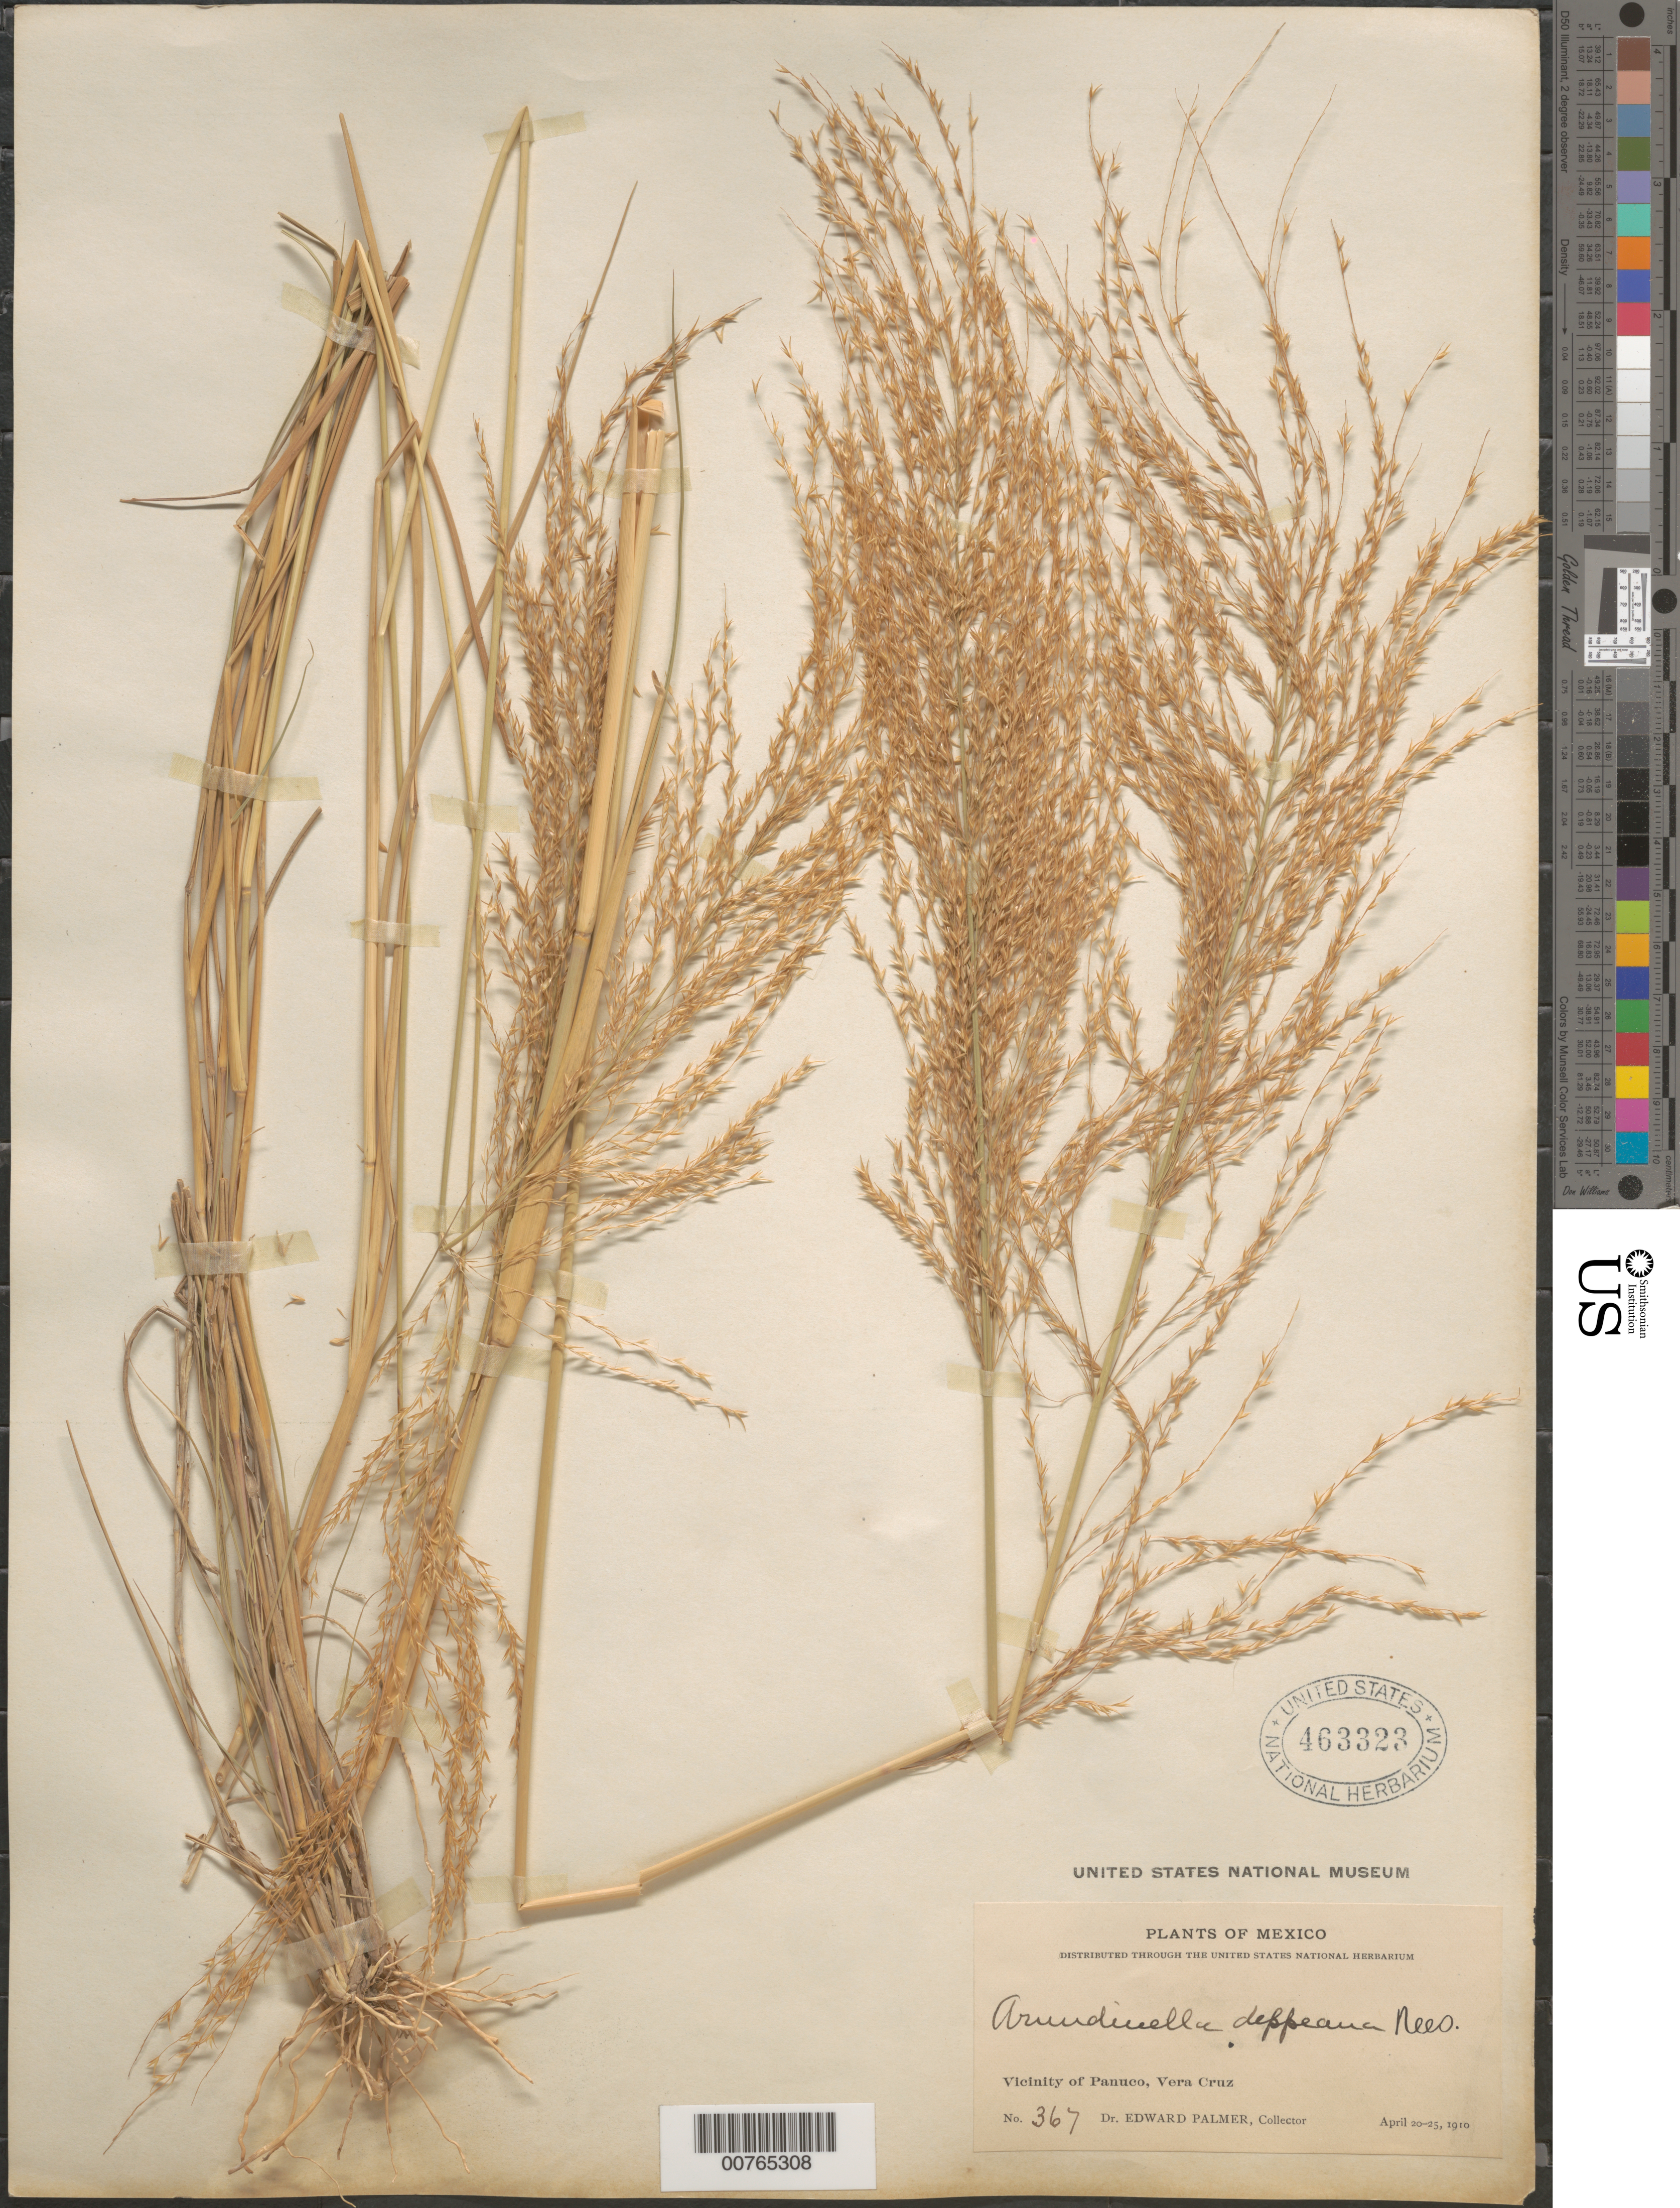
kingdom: Plantae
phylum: Tracheophyta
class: Liliopsida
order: Poales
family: Poaceae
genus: Arundinella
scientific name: Arundinella berteroniana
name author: (Schult.) Hitchc. & Chase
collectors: E. Palmer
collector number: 367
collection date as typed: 20 Apr 1910 to 25 Apr 1910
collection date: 1910-04-20/1910-04-25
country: Mexico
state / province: Veracruz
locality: Vicinity of Panuco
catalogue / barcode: US 463323